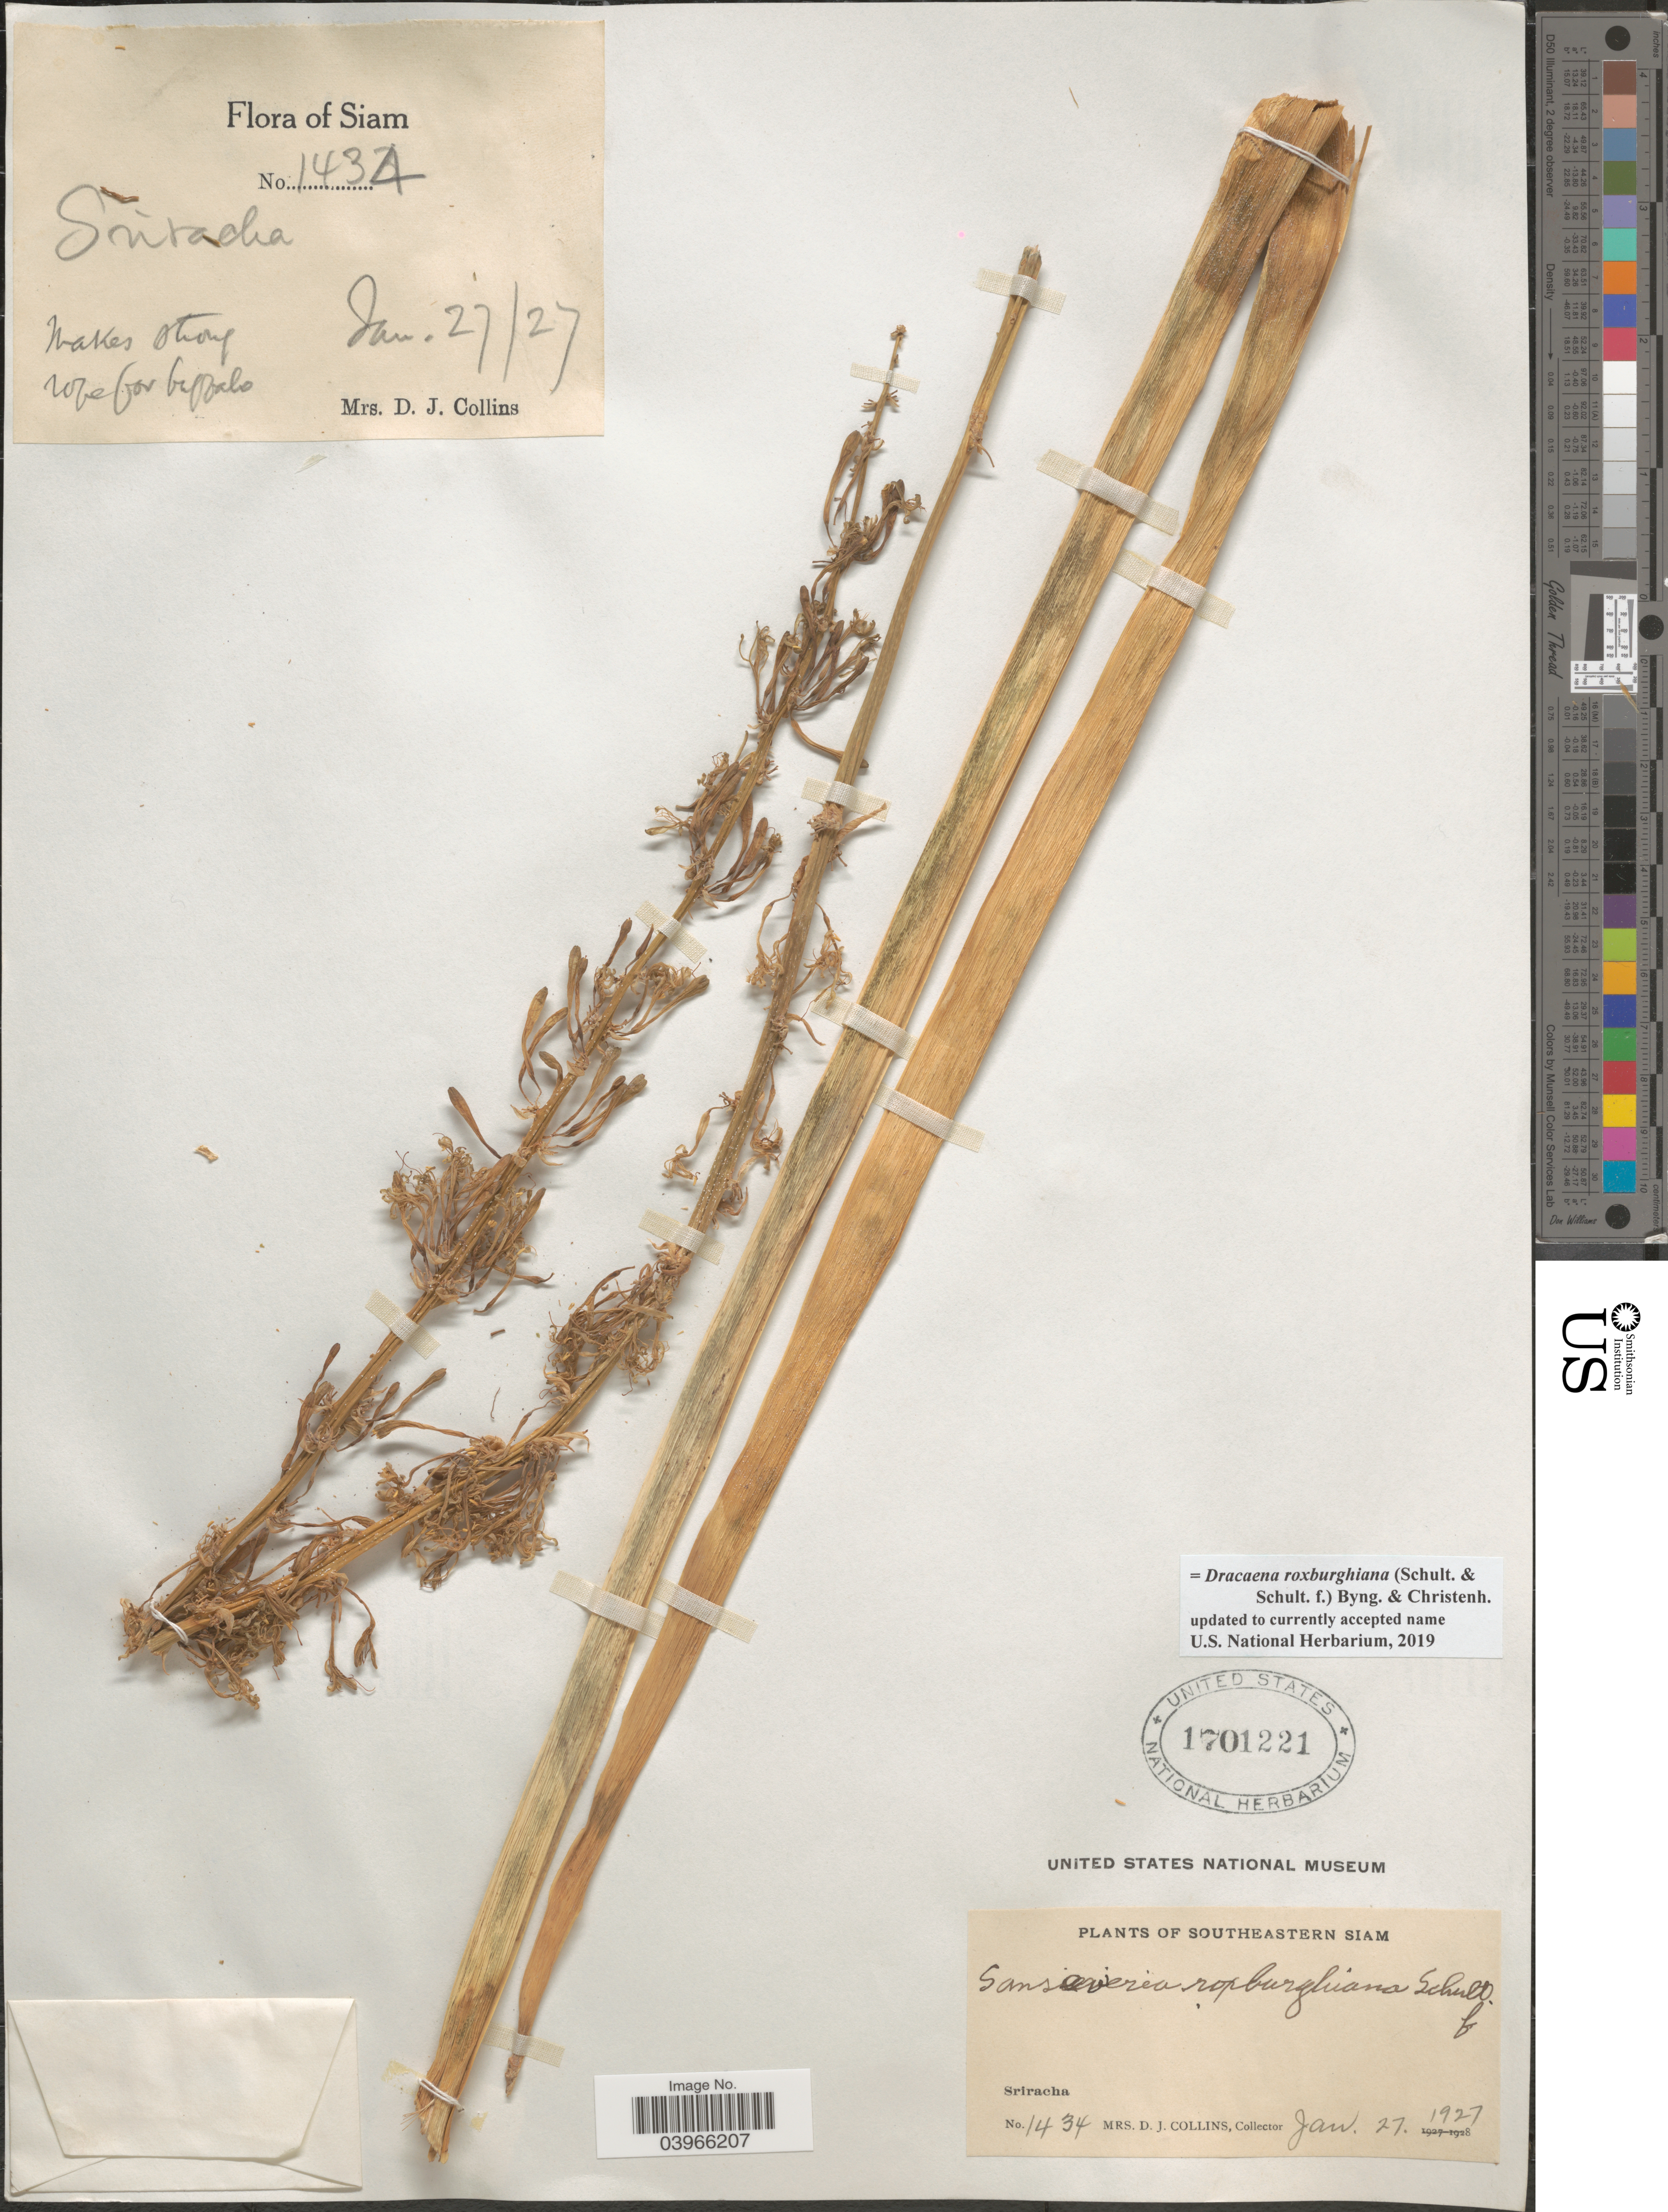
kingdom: Plantae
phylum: Tracheophyta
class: Liliopsida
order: Asparagales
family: Asparagaceae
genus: Dracaena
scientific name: Dracaena roxburghiana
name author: (Schult. f.) Byng & Christenh.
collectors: Mrs. D. J. Collins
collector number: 1434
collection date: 1927-01-27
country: Thailand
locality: Southeastern Siam. Sriracha.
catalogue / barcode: US 1701221